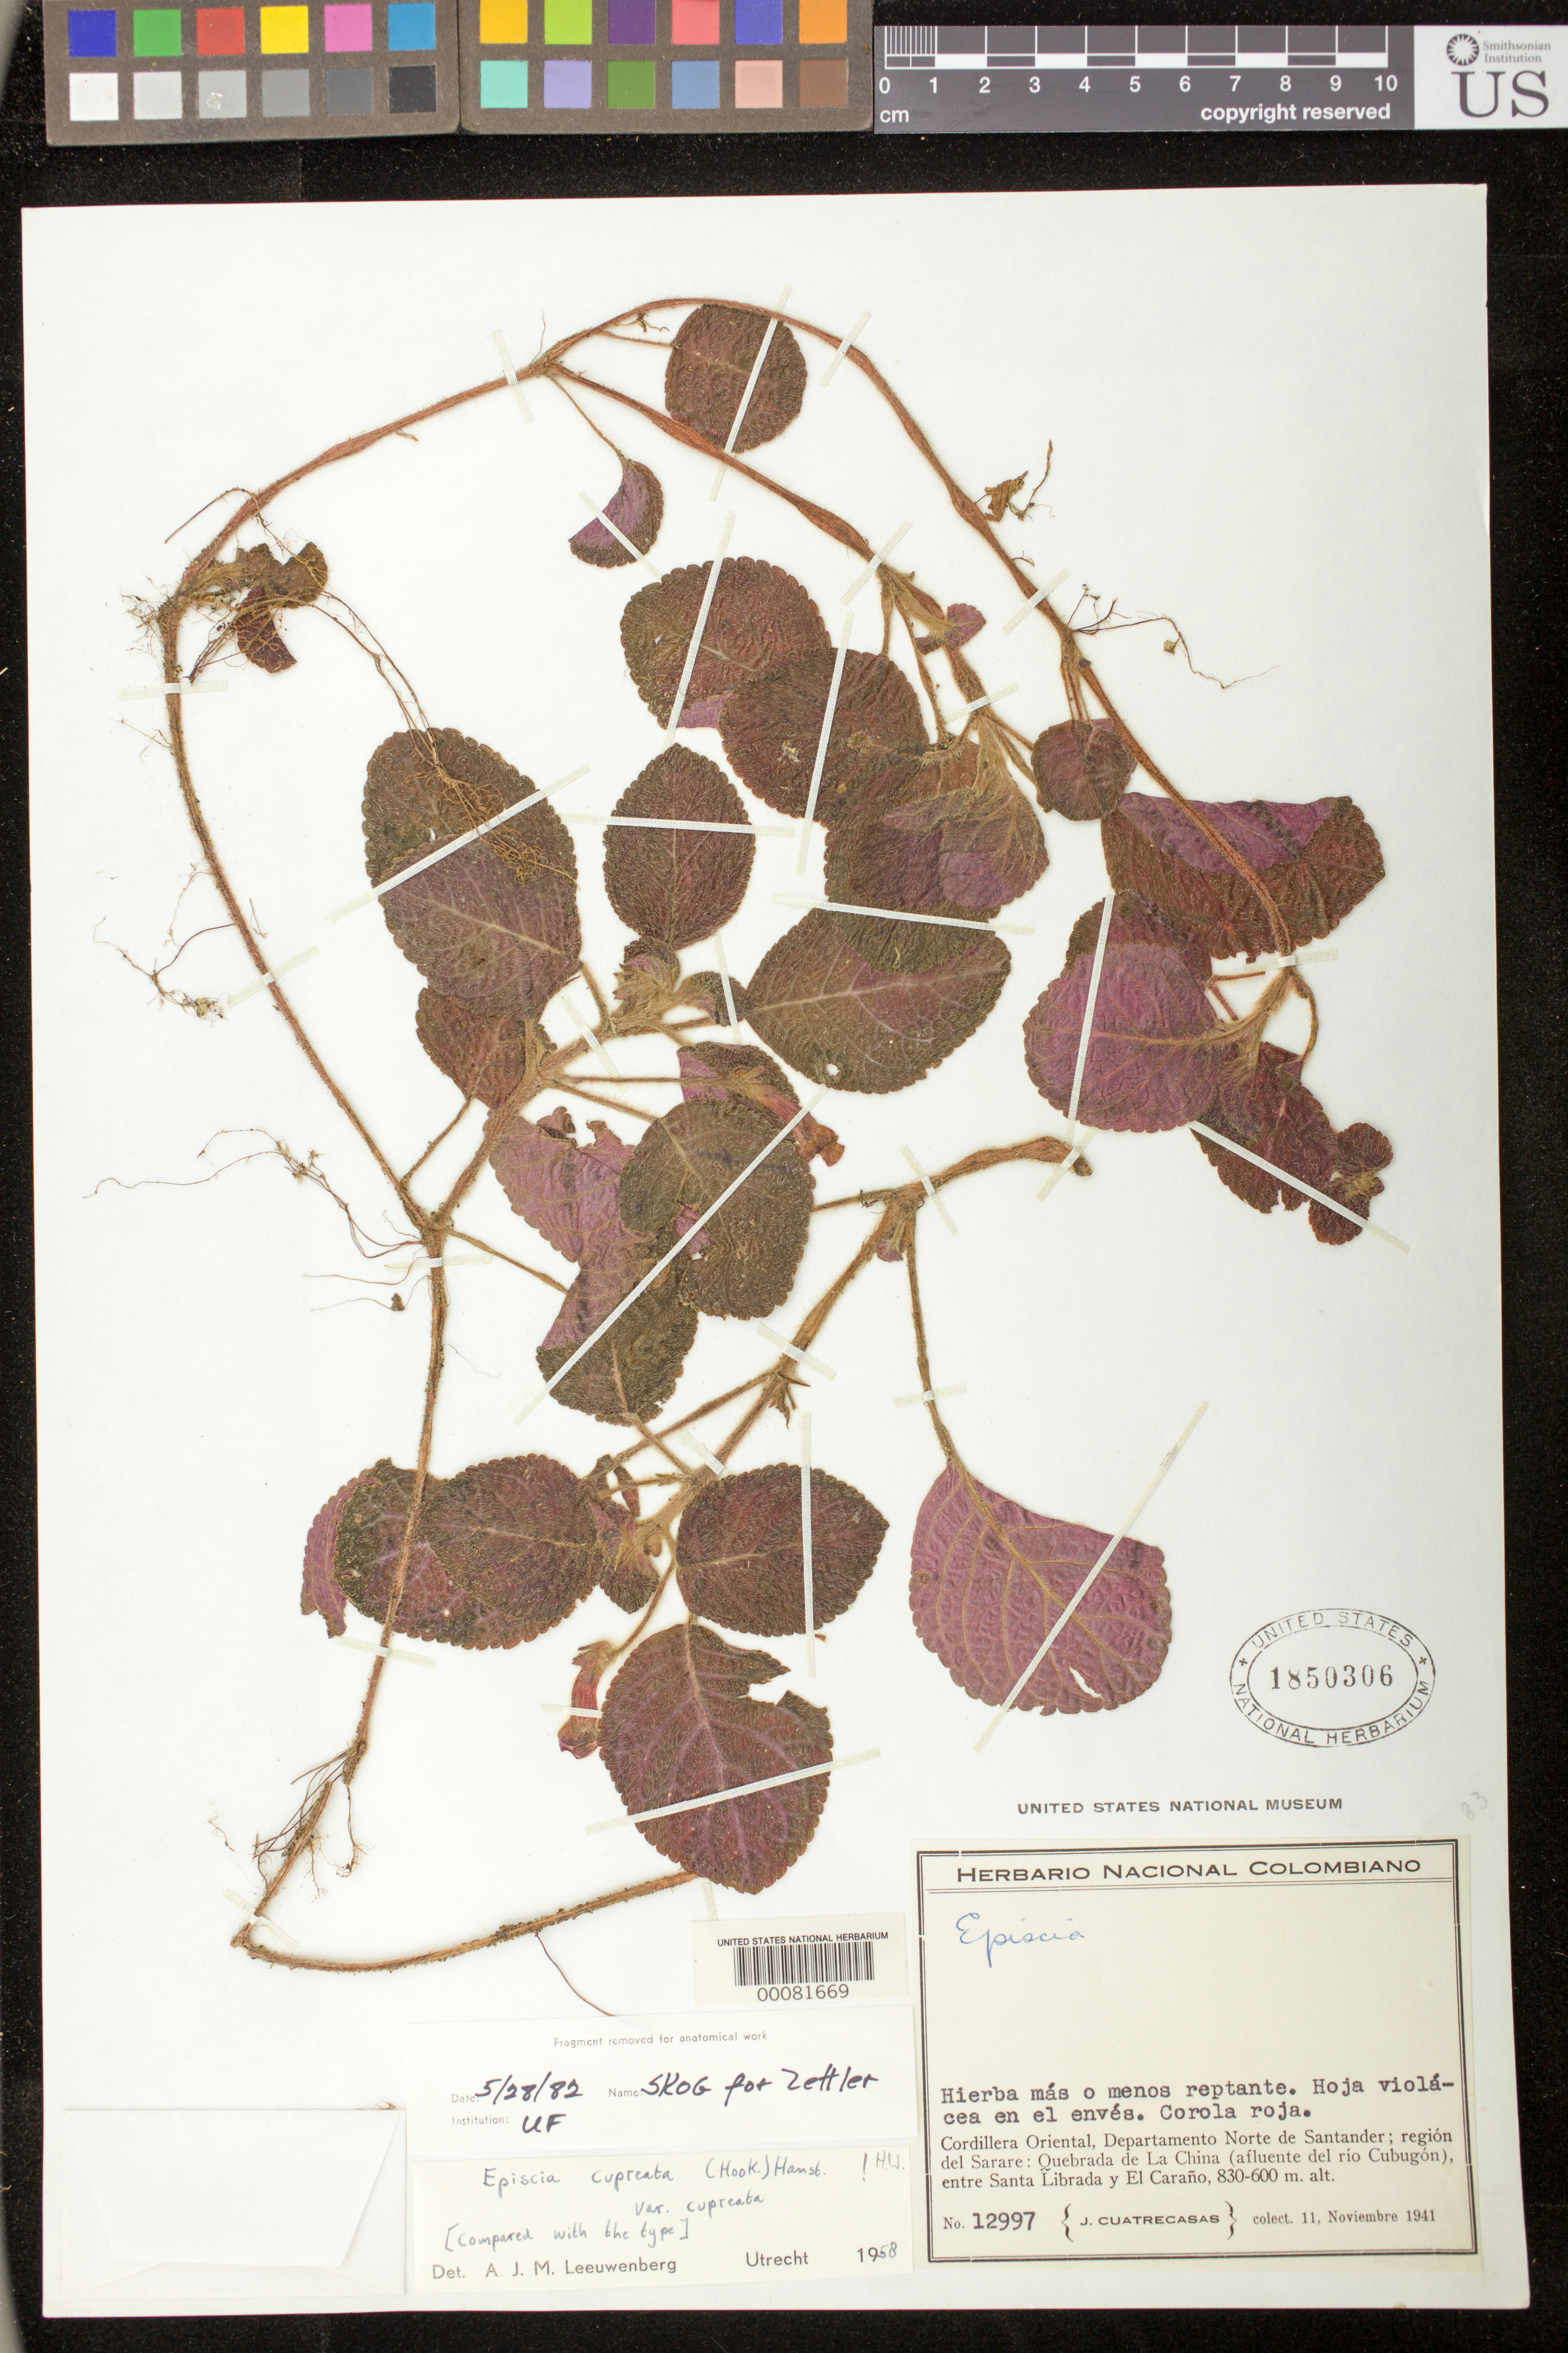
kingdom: Plantae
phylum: Tracheophyta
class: Magnoliopsida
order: Lamiales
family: Gesneriaceae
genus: Episcia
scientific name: Episcia cupreata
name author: (Hook.) Hanst.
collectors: J. Cuatrecasas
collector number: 12997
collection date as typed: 11 Nov 1941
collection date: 1941-11-11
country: Colombia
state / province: Norte de Santander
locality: Cordillera Oriental, región del Sarare, Quebrada de la China (afluente del río Cubugón), entre Santa Librada y El Caraño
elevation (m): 600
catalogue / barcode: US 1850306